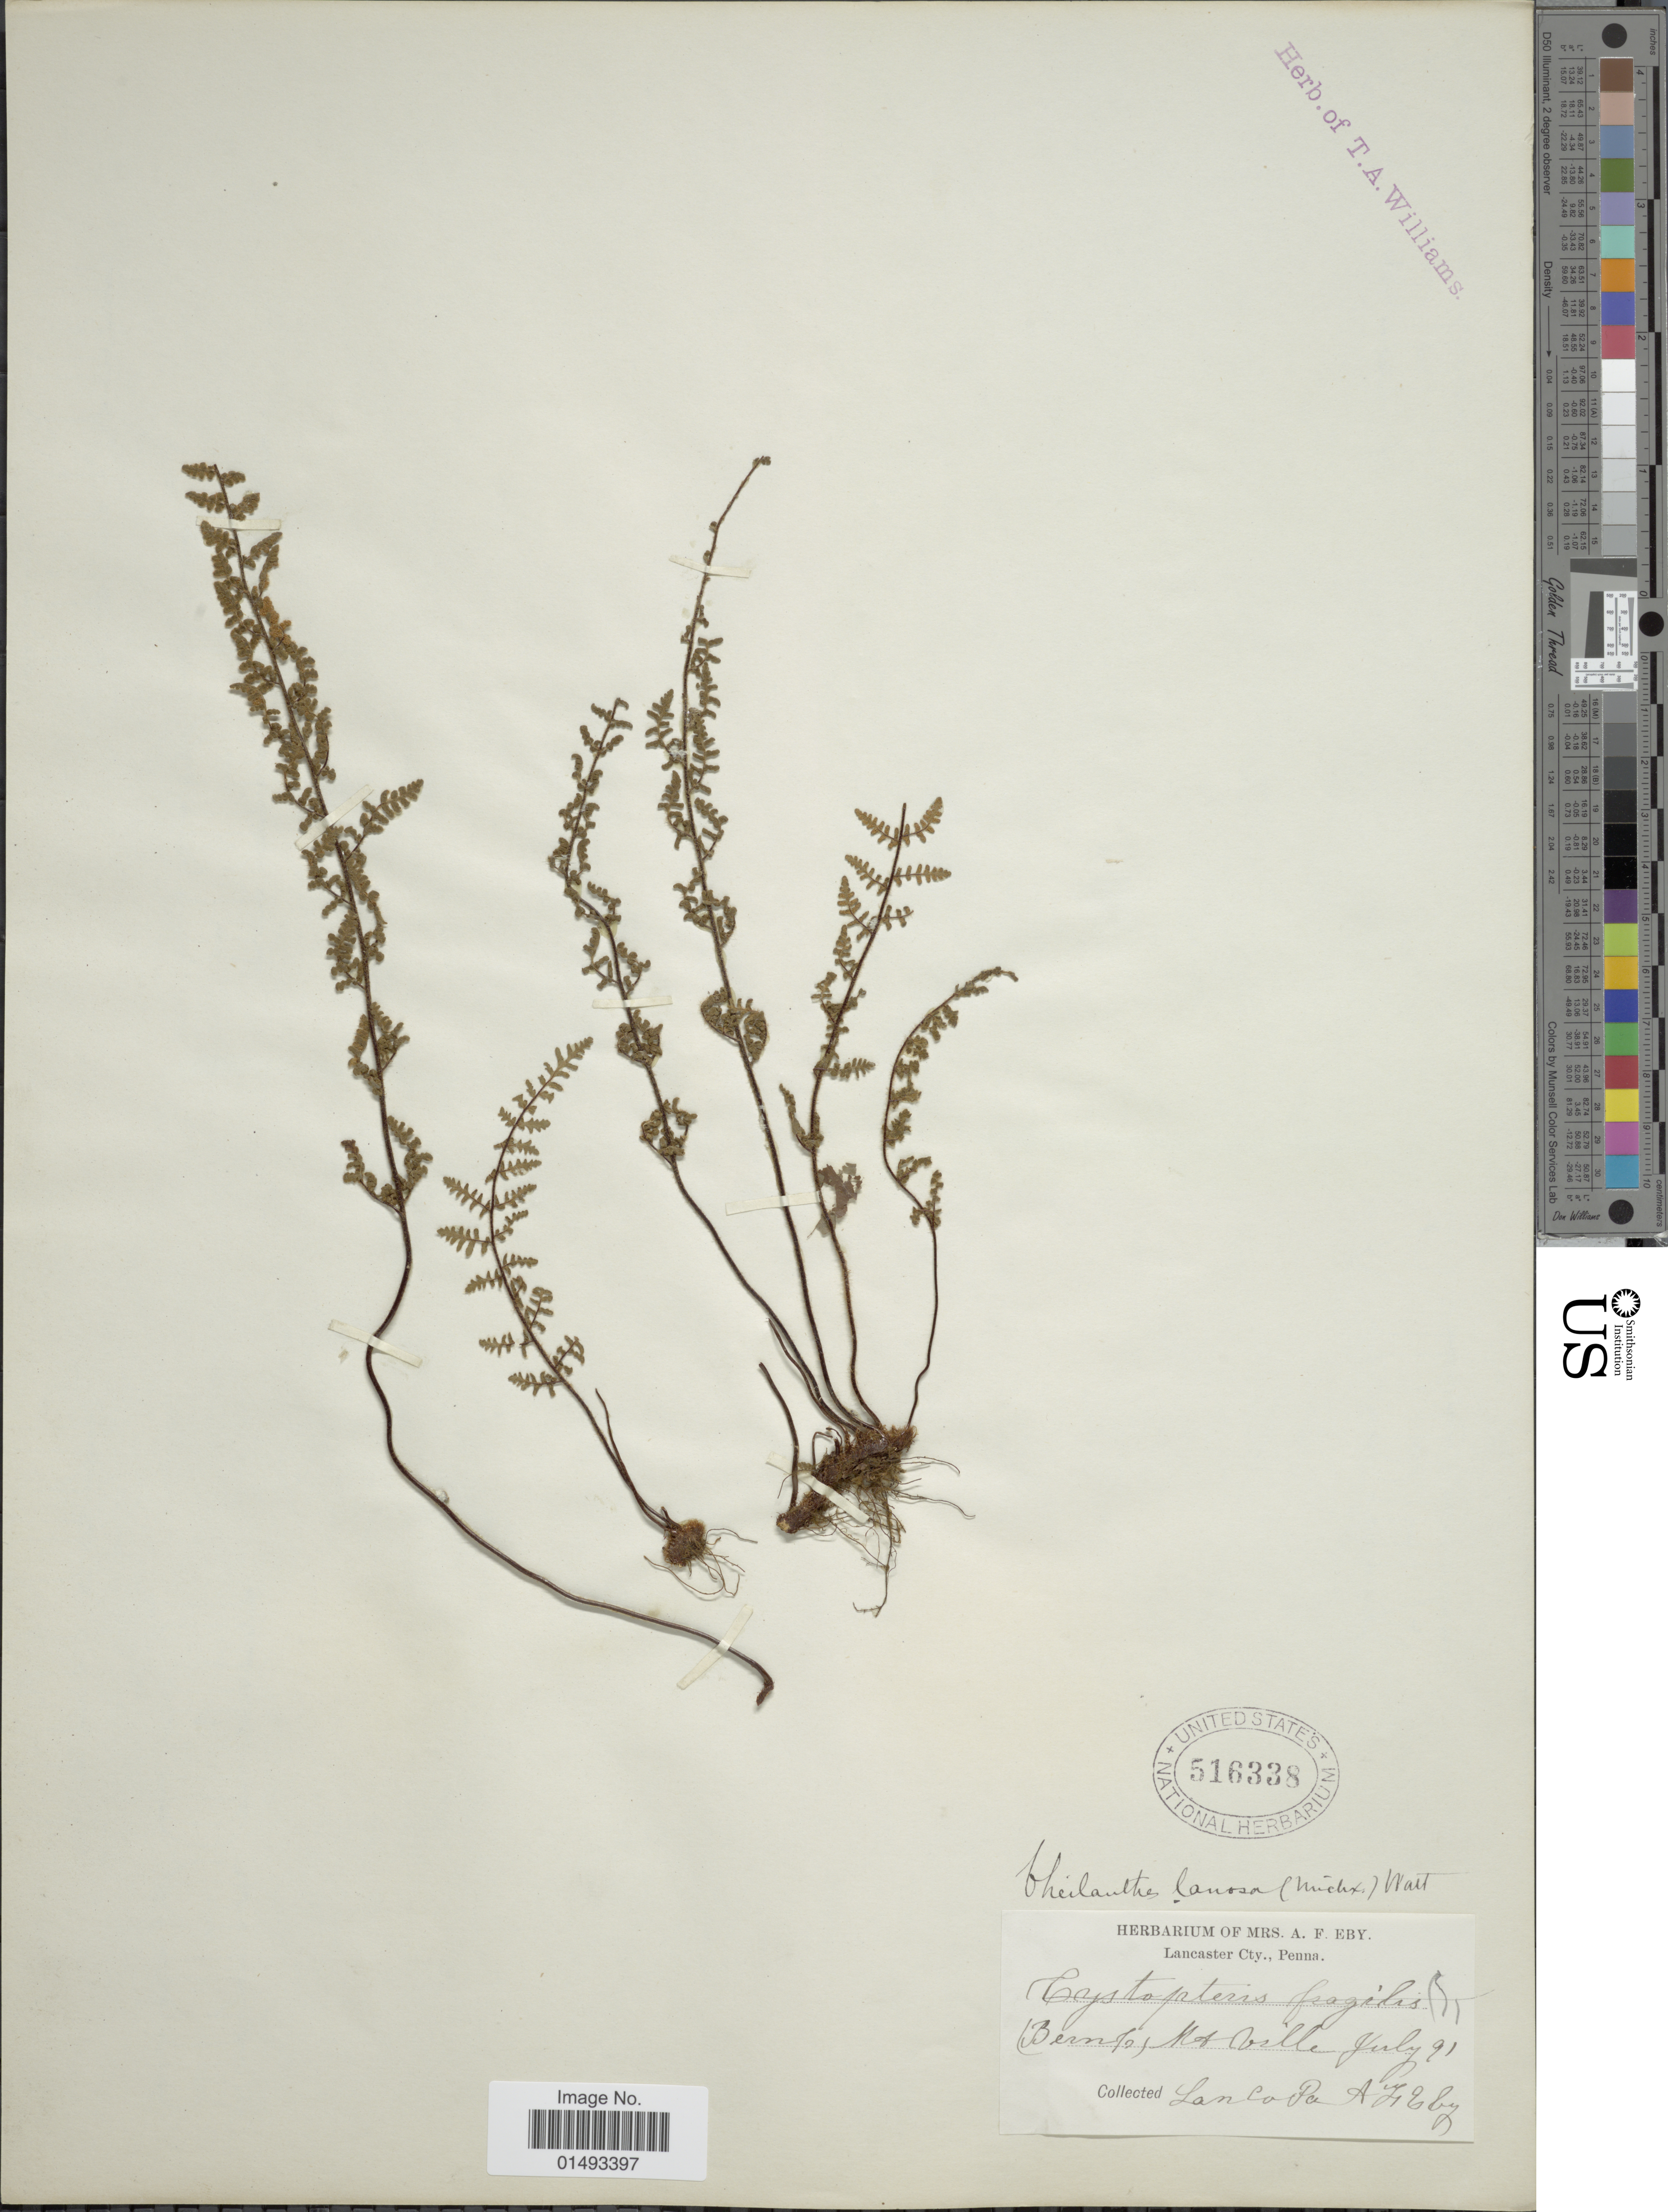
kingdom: Plantae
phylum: Tracheophyta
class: Polypodiopsida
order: Polypodiales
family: Pteridaceae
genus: Myriopteris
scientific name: Myriopteris lanosa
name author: (Michx.) Grusz & Windham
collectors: A. F. Eby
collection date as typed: Transcribed d/m/y: /7/91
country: United States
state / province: Pennsylvania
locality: Lancaster Cty, Mt. Ville.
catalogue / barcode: US 5163388